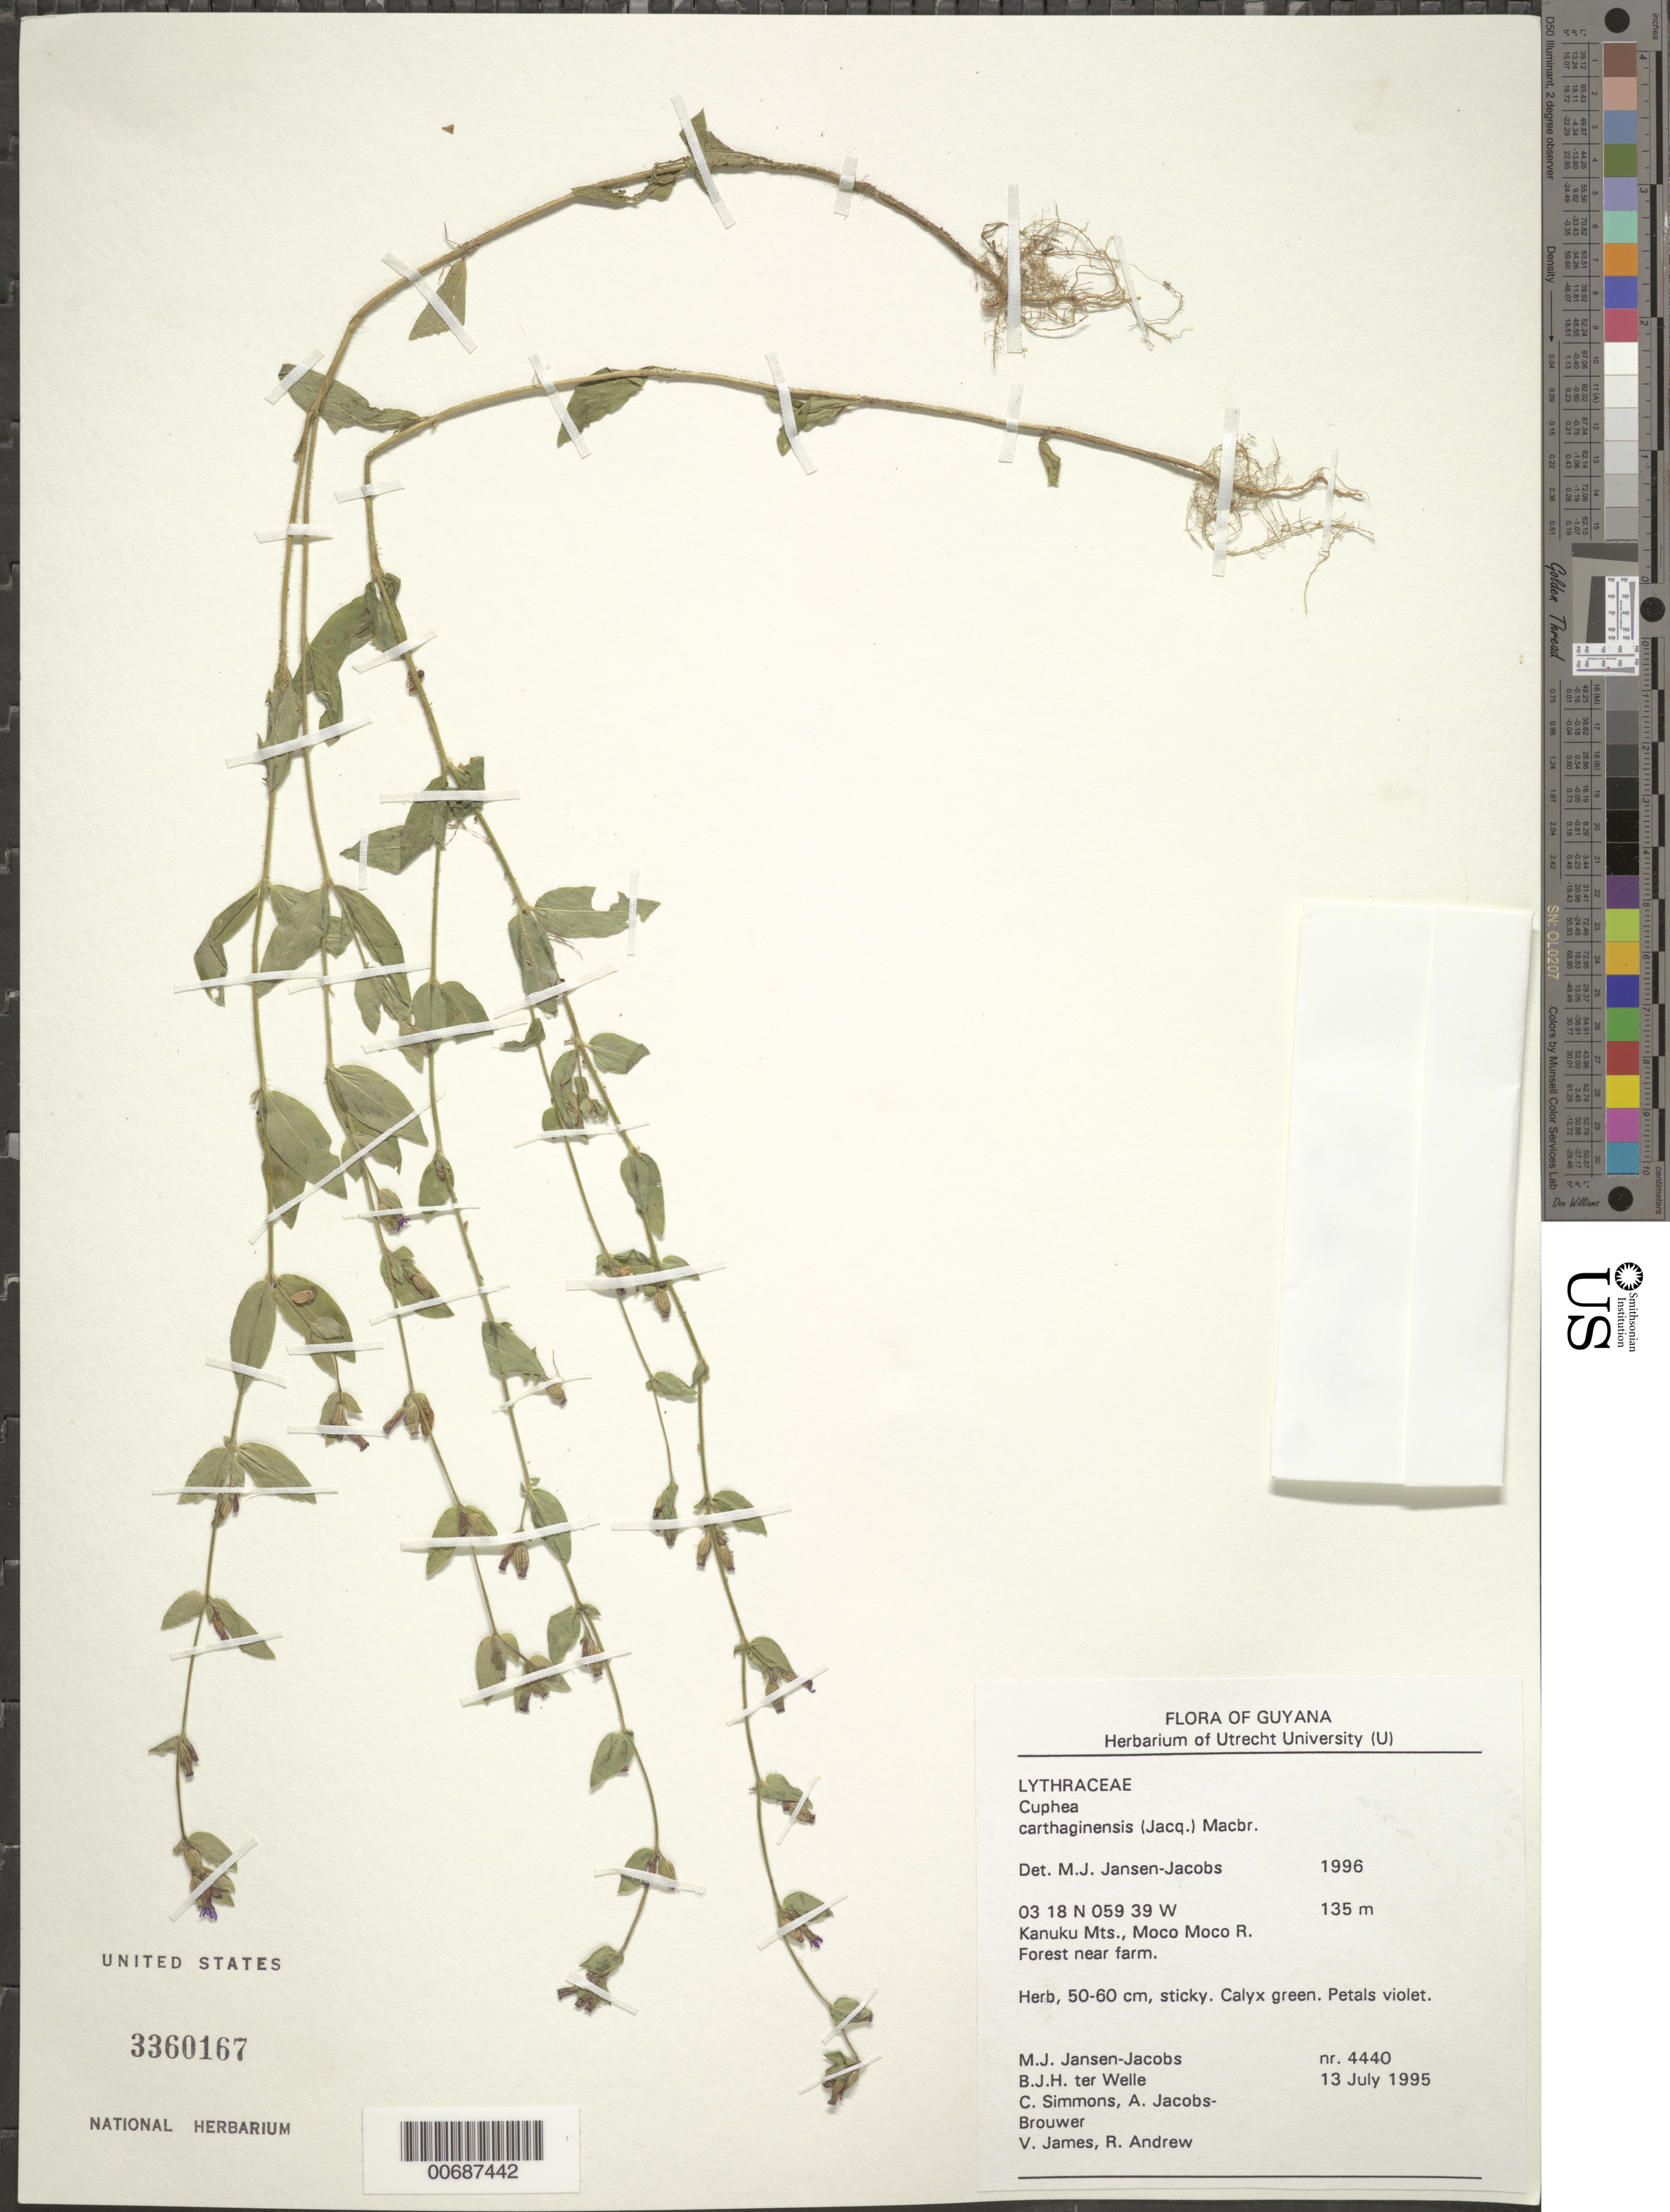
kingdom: Plantae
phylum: Tracheophyta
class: Magnoliopsida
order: Myrtales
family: Lythraceae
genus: Cuphea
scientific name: Cuphea carthagenensis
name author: (Jacq.) J.F. Macbr.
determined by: Jansen-Jacobs, M. J., (U), Nationaal Herbarium Nederland, Utrecht University branch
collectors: M. J. Jansen-Jacobs, B. Welle, C. Simmons, A. Jacobs-Brouwer, V. James & R. Andrew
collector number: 4440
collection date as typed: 13-Jul-95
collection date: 1995-07-13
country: Guyana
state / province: U. Takutu-U. Essequibo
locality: Moco Moco River, Kanuku Mts.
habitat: Forest near farm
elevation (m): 135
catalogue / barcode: US 3360167